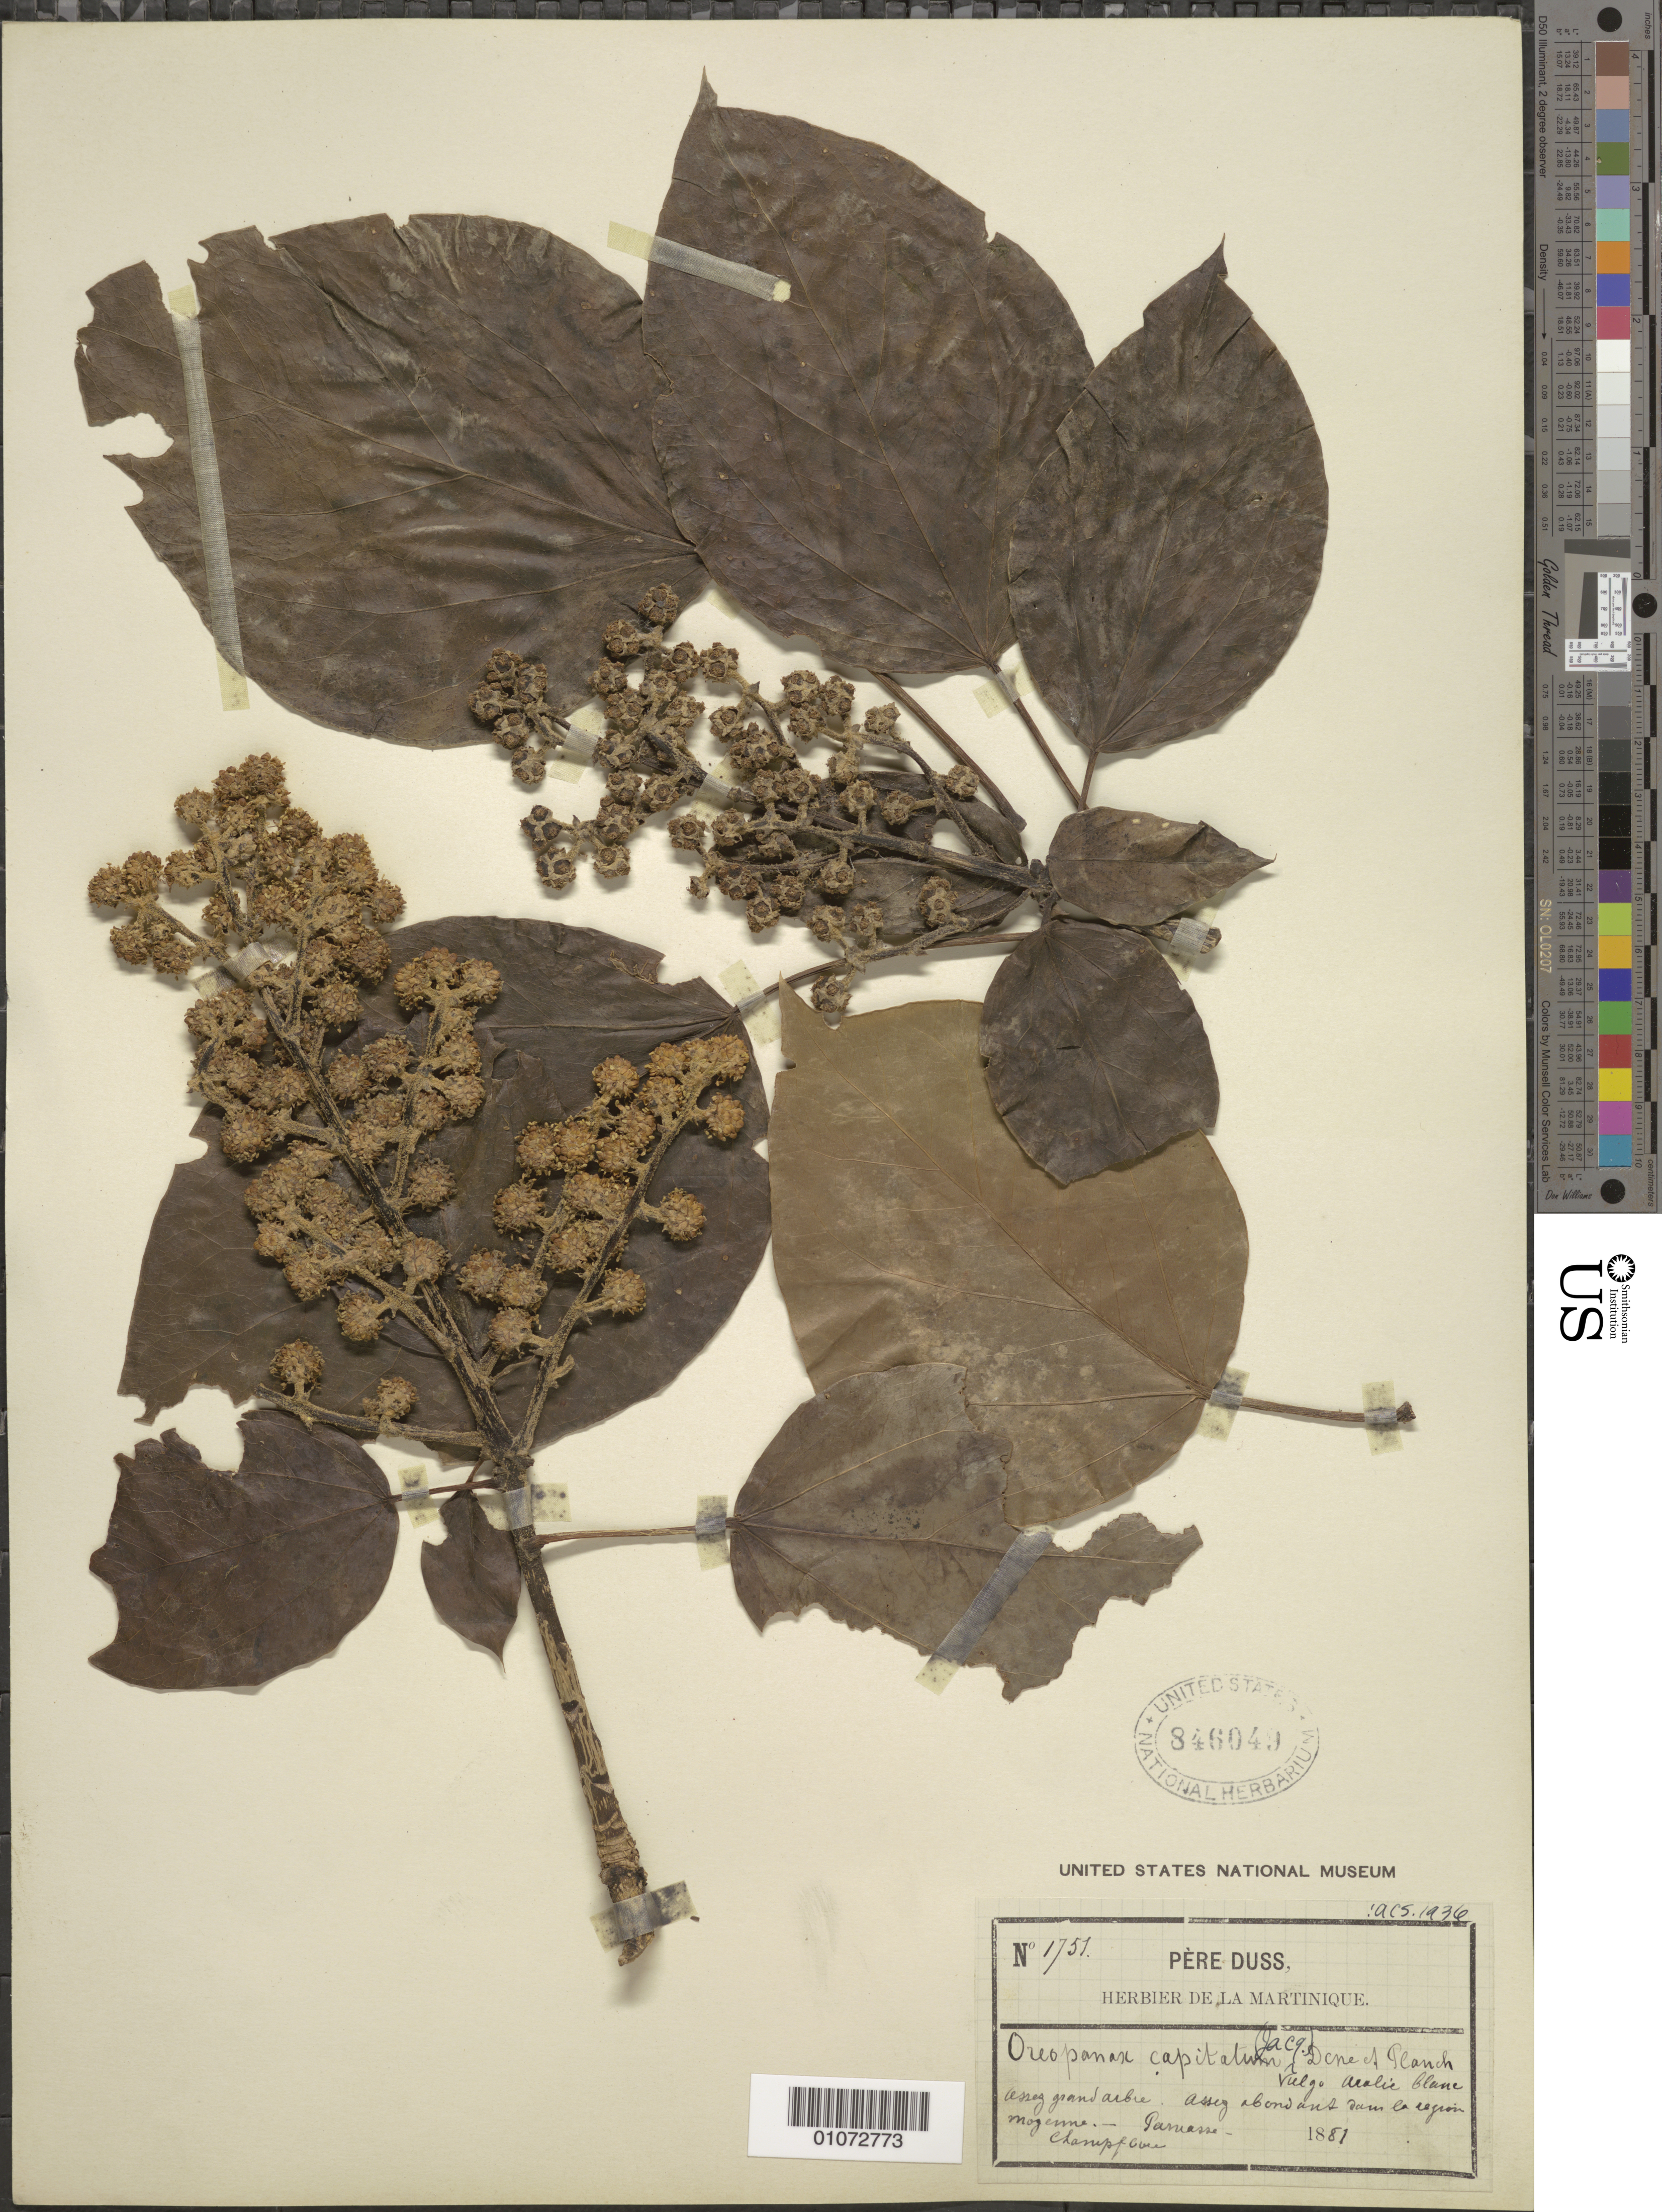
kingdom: Plantae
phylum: Tracheophyta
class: Magnoliopsida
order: Apiales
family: Araliaceae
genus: Oreopanax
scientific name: Oreopanax capitatus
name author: (Jacq.) Decne. & Planch.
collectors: Père Duss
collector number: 1751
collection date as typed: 01 Jan 1881 to 31 Dec 1881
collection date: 1881-01-01/1881-12-31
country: Martinique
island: Martinique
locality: Parnesse.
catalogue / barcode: US 846049